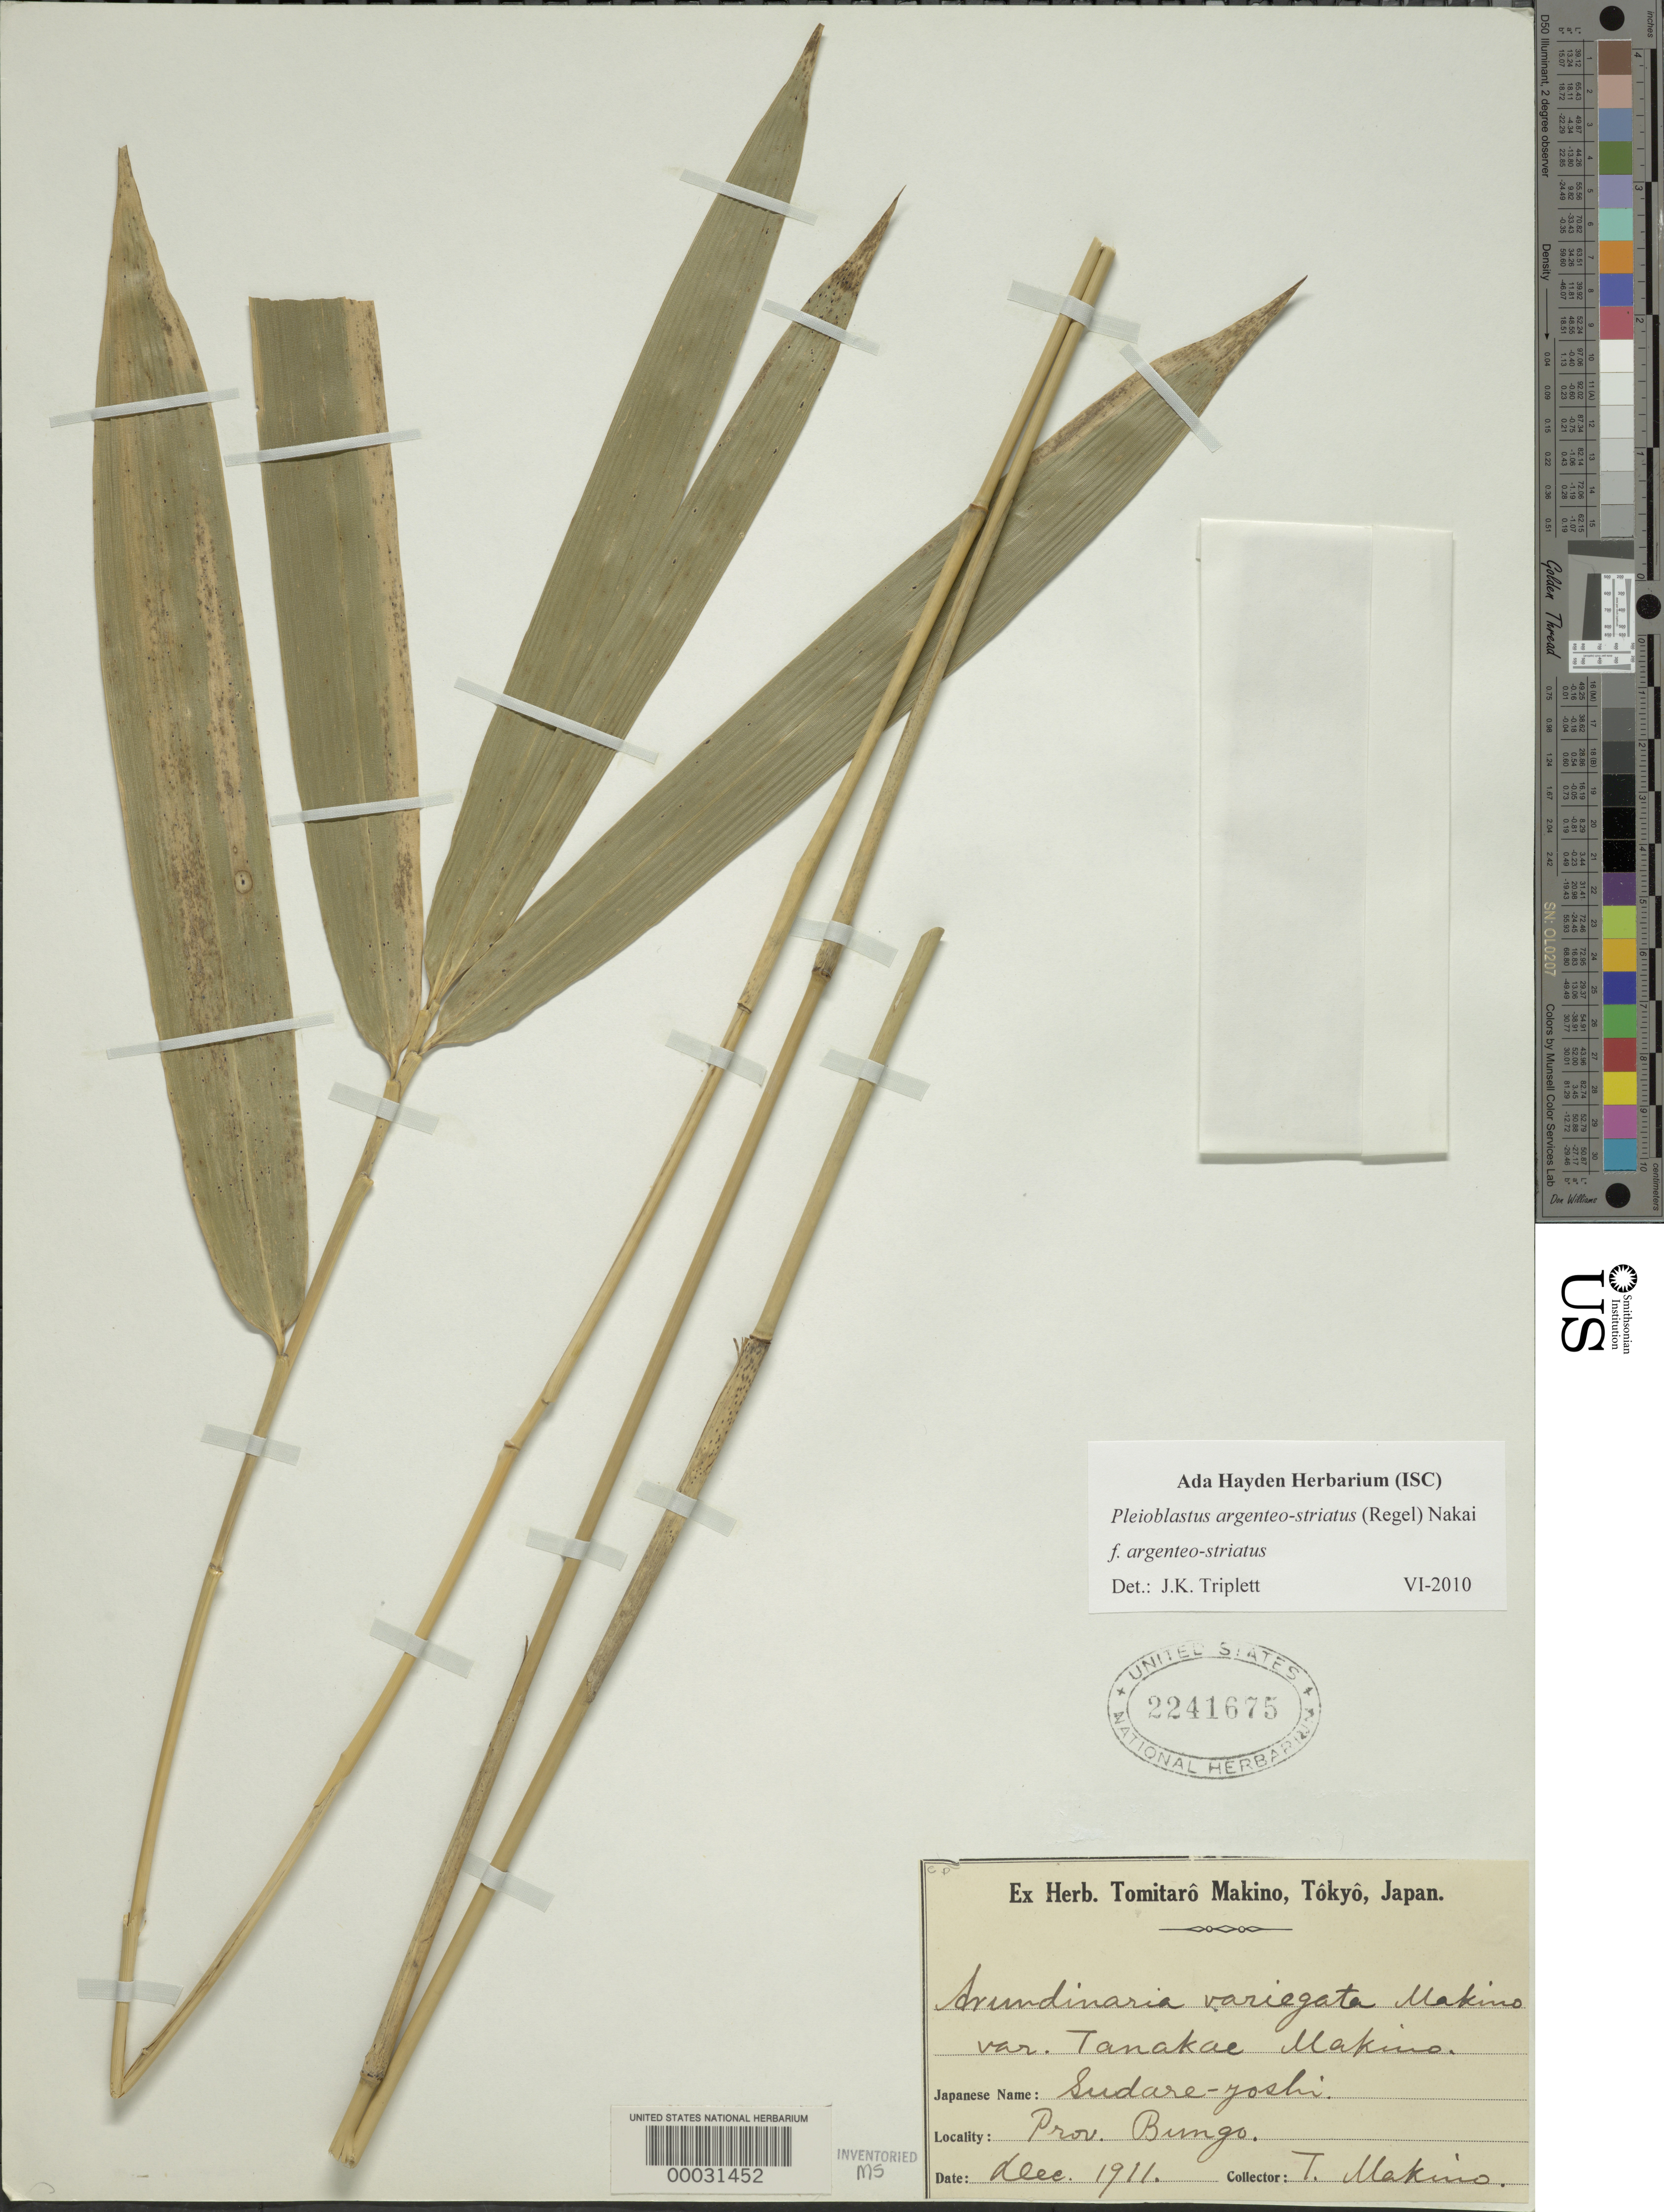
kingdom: Plantae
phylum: Tracheophyta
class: Liliopsida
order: Poales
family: Poaceae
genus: Pleioblastus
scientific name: Pleioblastus argenteostriatus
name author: (Regel) Nakai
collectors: T. Makino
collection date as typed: Dec 1911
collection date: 1911-12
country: Japan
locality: Bungo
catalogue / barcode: US 2241675